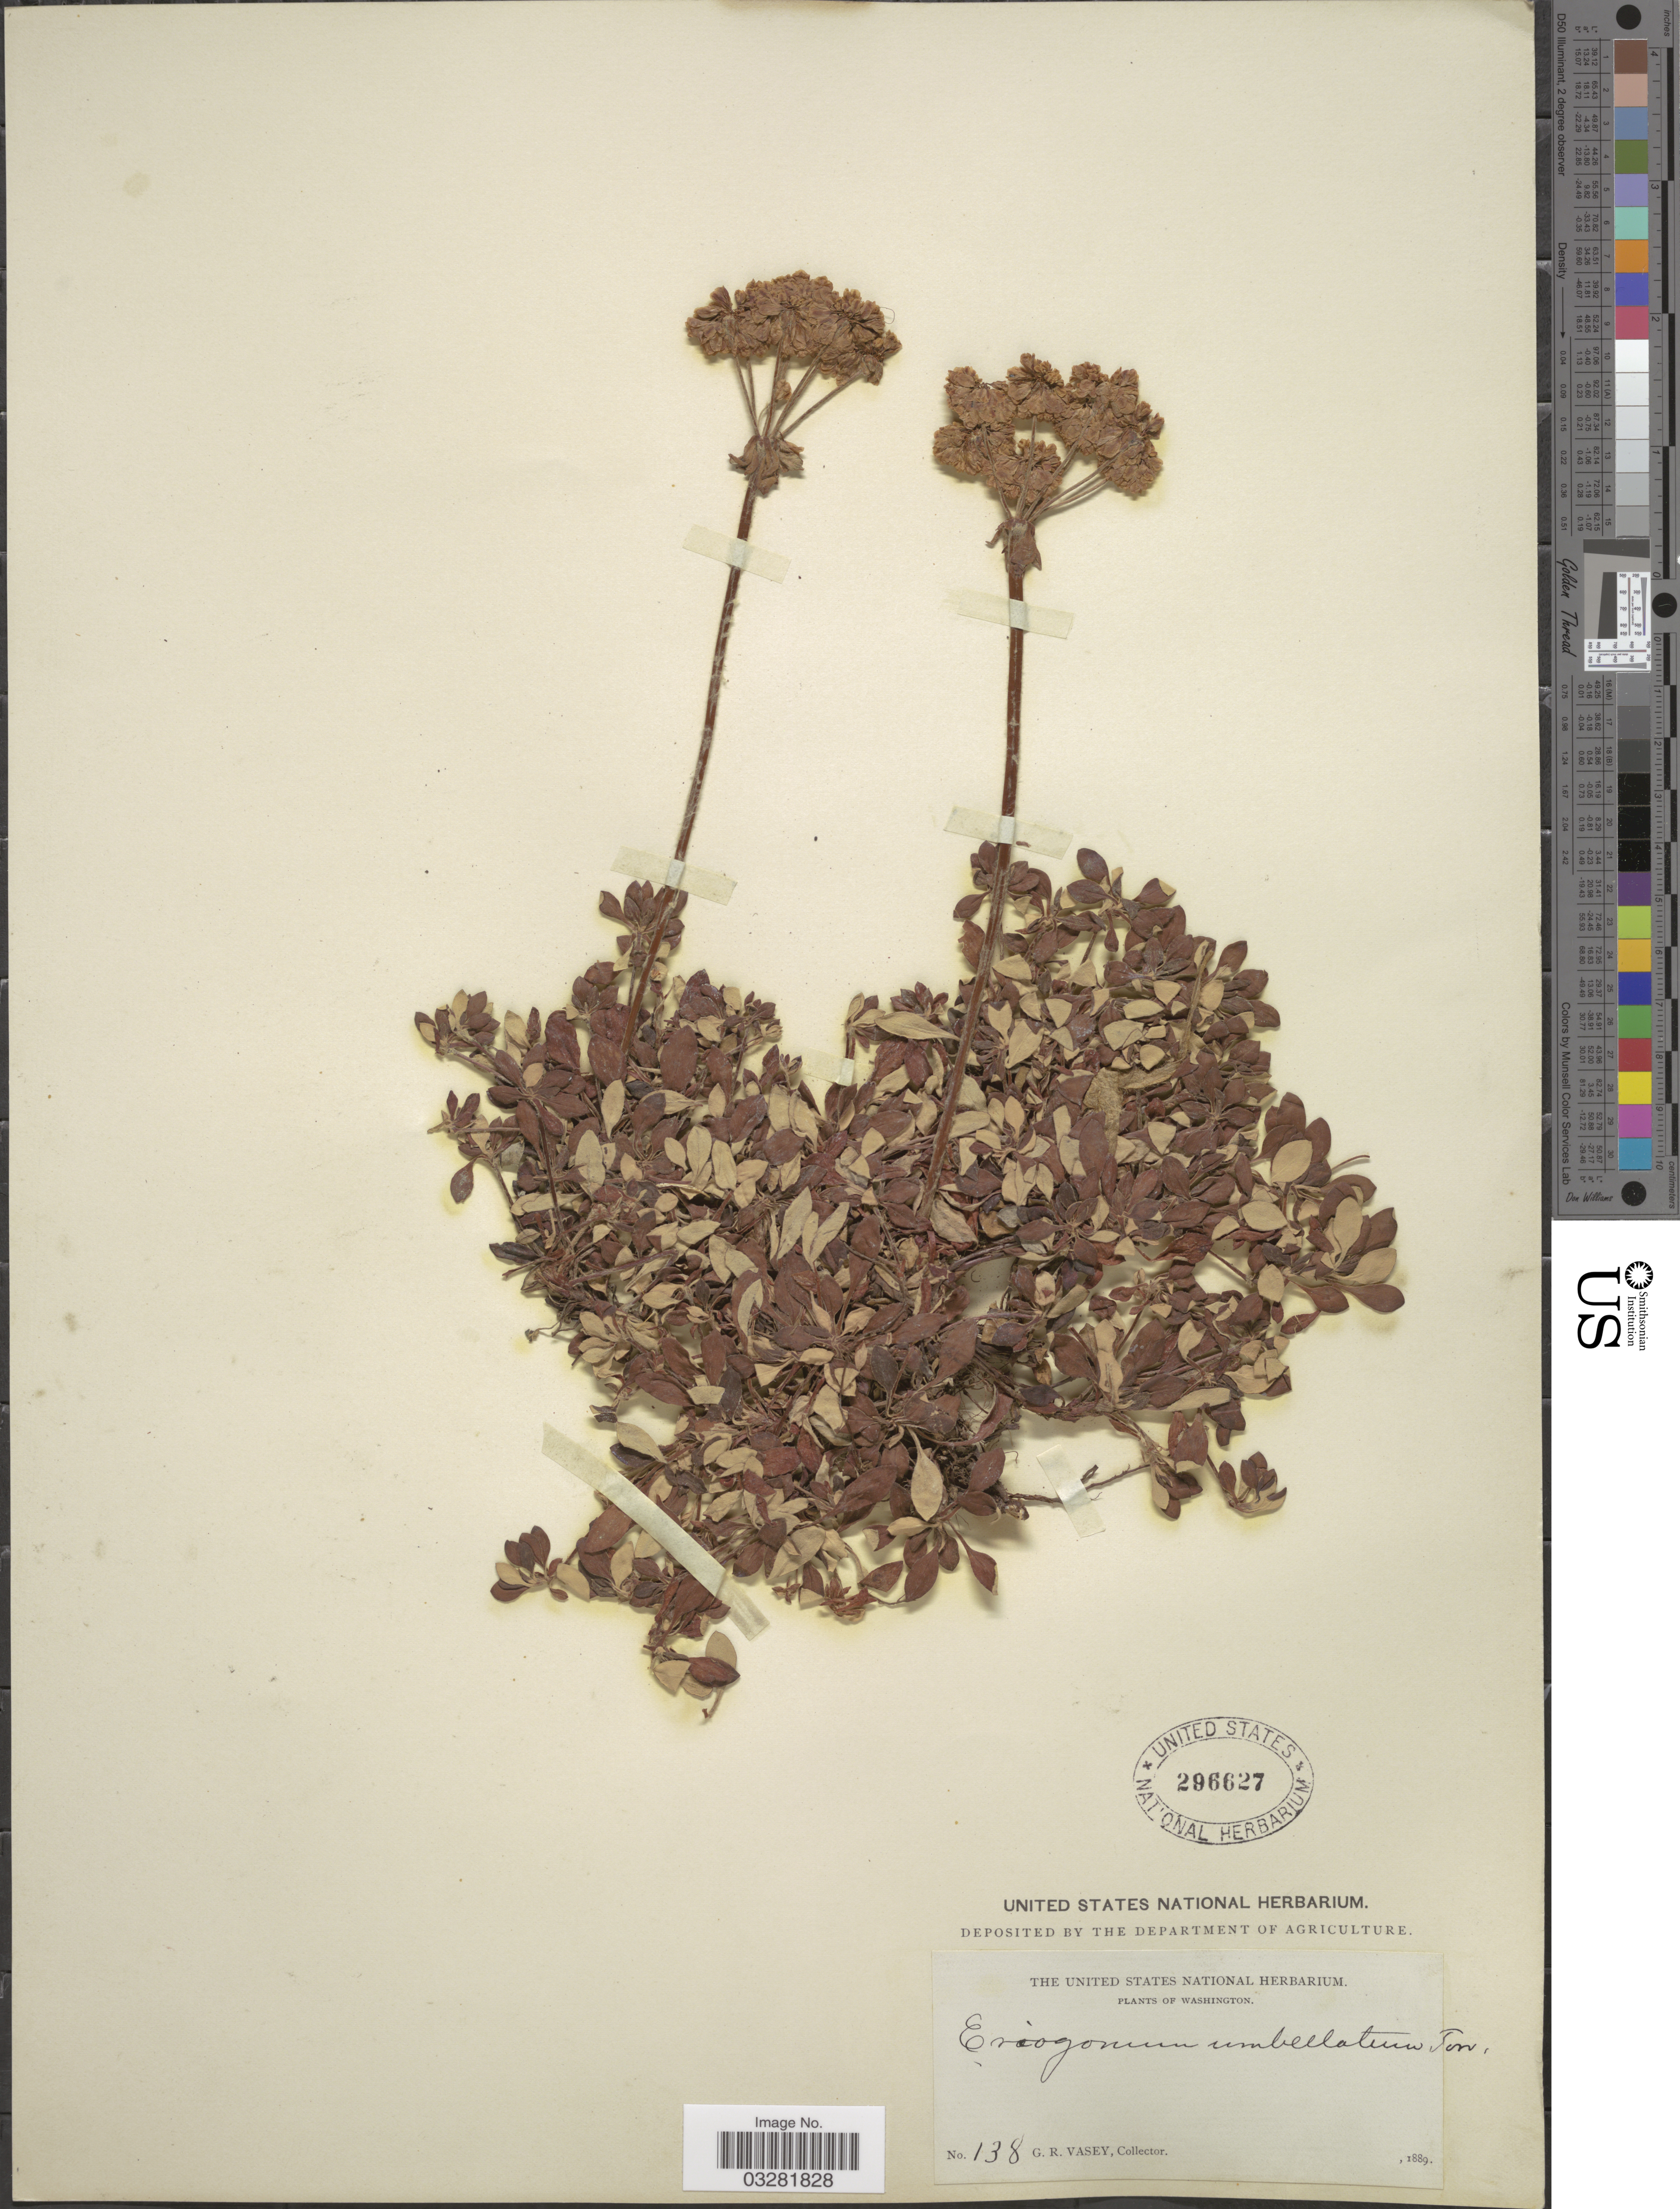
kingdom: Plantae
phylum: Tracheophyta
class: Magnoliopsida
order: Caryophyllales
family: Polygonaceae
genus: Eriogonum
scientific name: Eriogonum umbellatum var. subalpinum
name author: M.E. Jones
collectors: G. R. Vasey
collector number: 138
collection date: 1889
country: United States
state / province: Washington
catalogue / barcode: US 296627